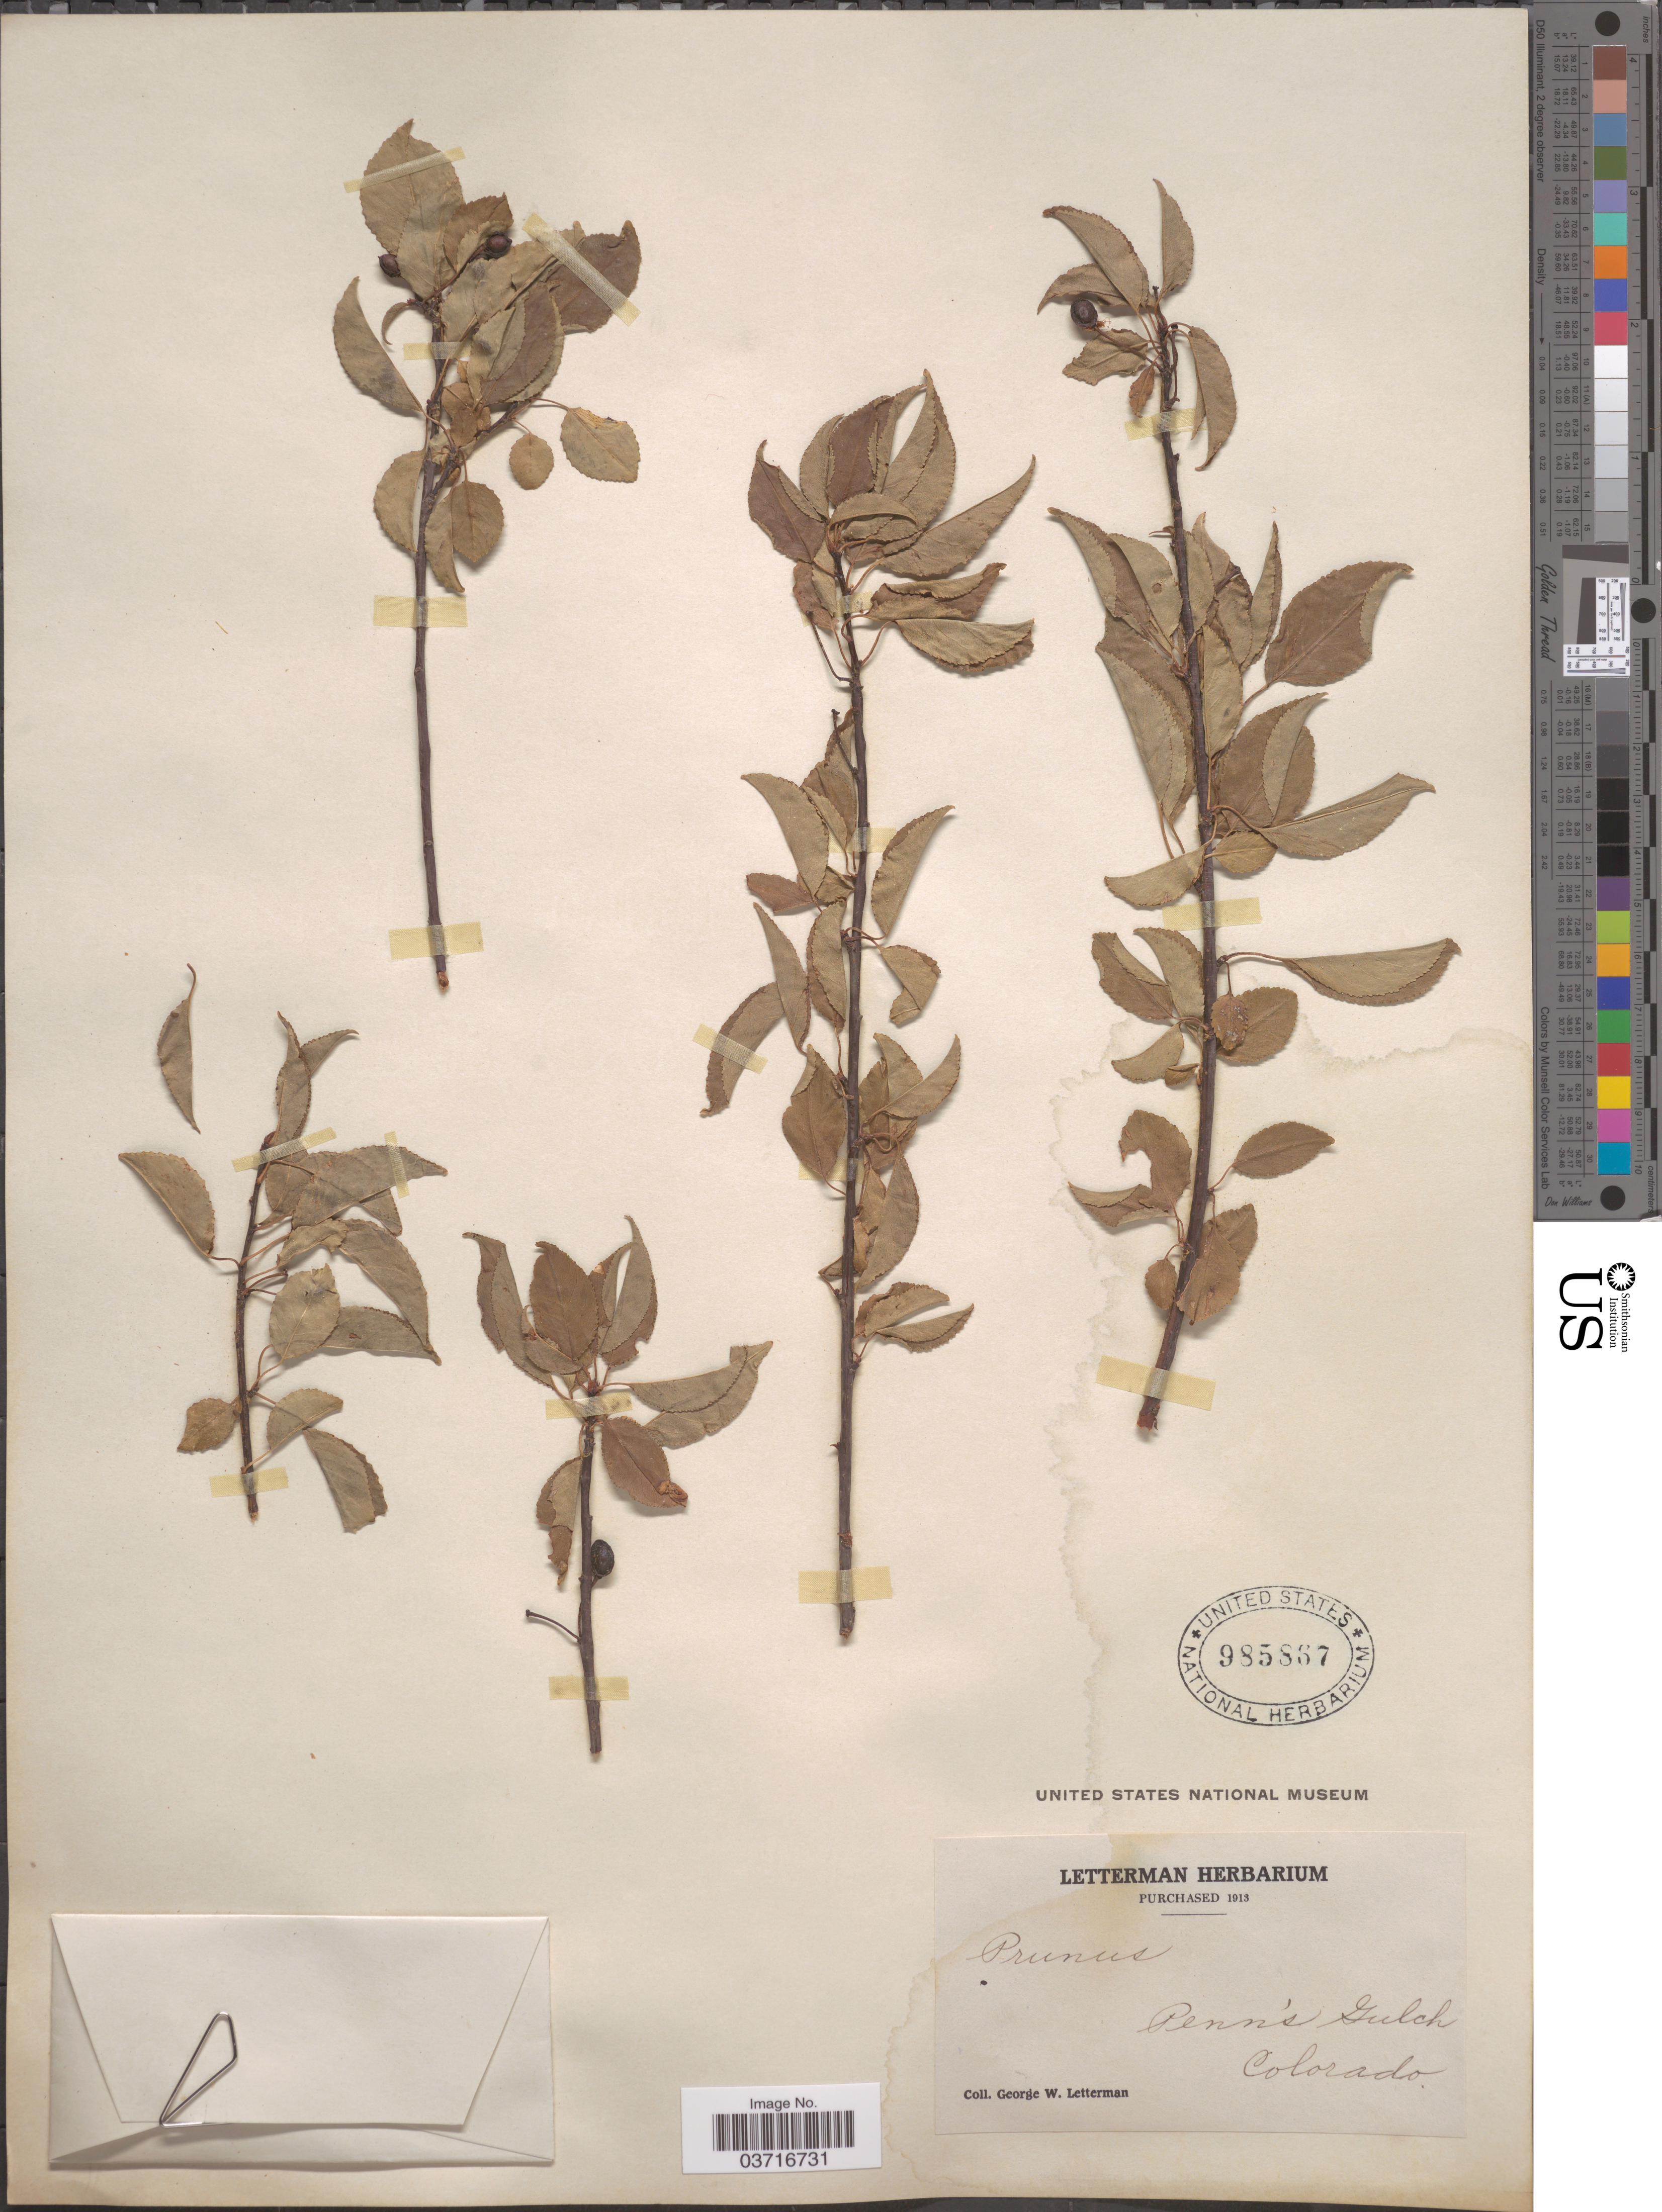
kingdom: Plantae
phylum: Tracheophyta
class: Magnoliopsida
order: Rosales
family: Rosaceae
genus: Prunus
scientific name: Prunus sp.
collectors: G. W. Letterman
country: United States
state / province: Colorado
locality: Penn's Gulch.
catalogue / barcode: US 985867